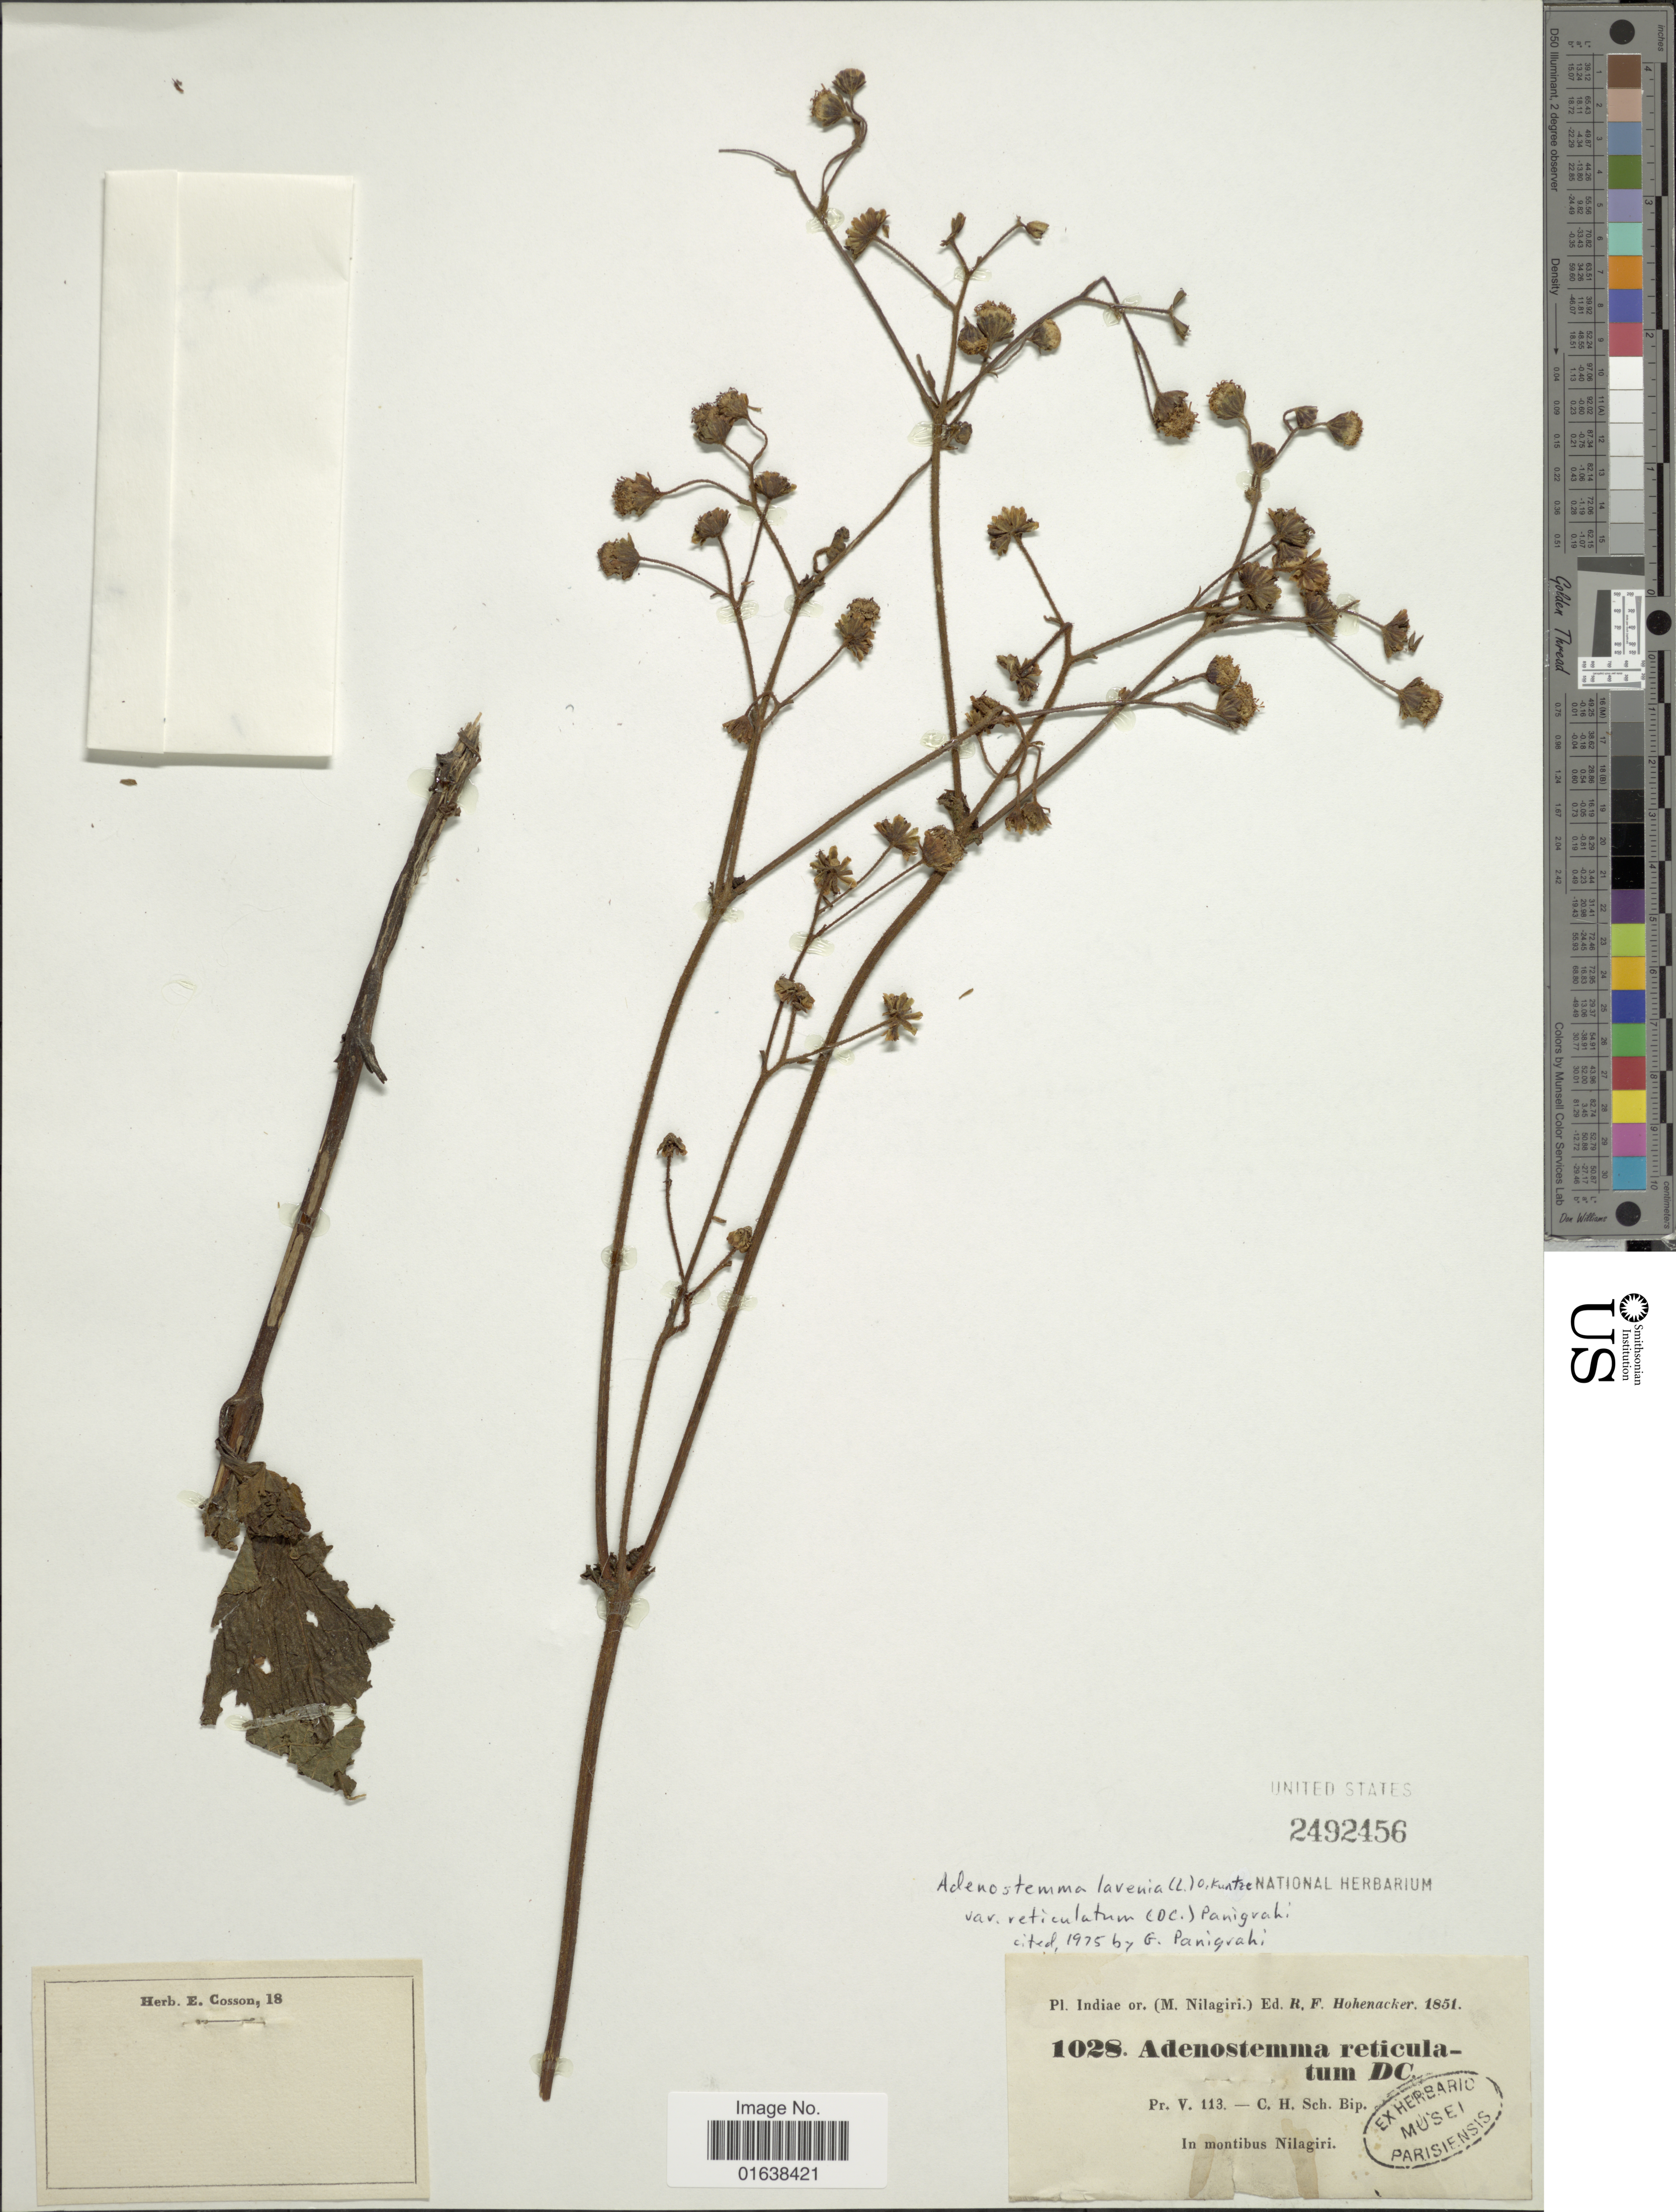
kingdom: Plantae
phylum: Tracheophyta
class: Magnoliopsida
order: Asterales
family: Asteraceae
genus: Adenostemma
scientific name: Adenostemma lavenia var. reticulatum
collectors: R. F. Hohenacker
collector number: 1028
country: India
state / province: Orissa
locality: C. H. Sch. Bip. [unsure placement]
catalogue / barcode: US 2492456